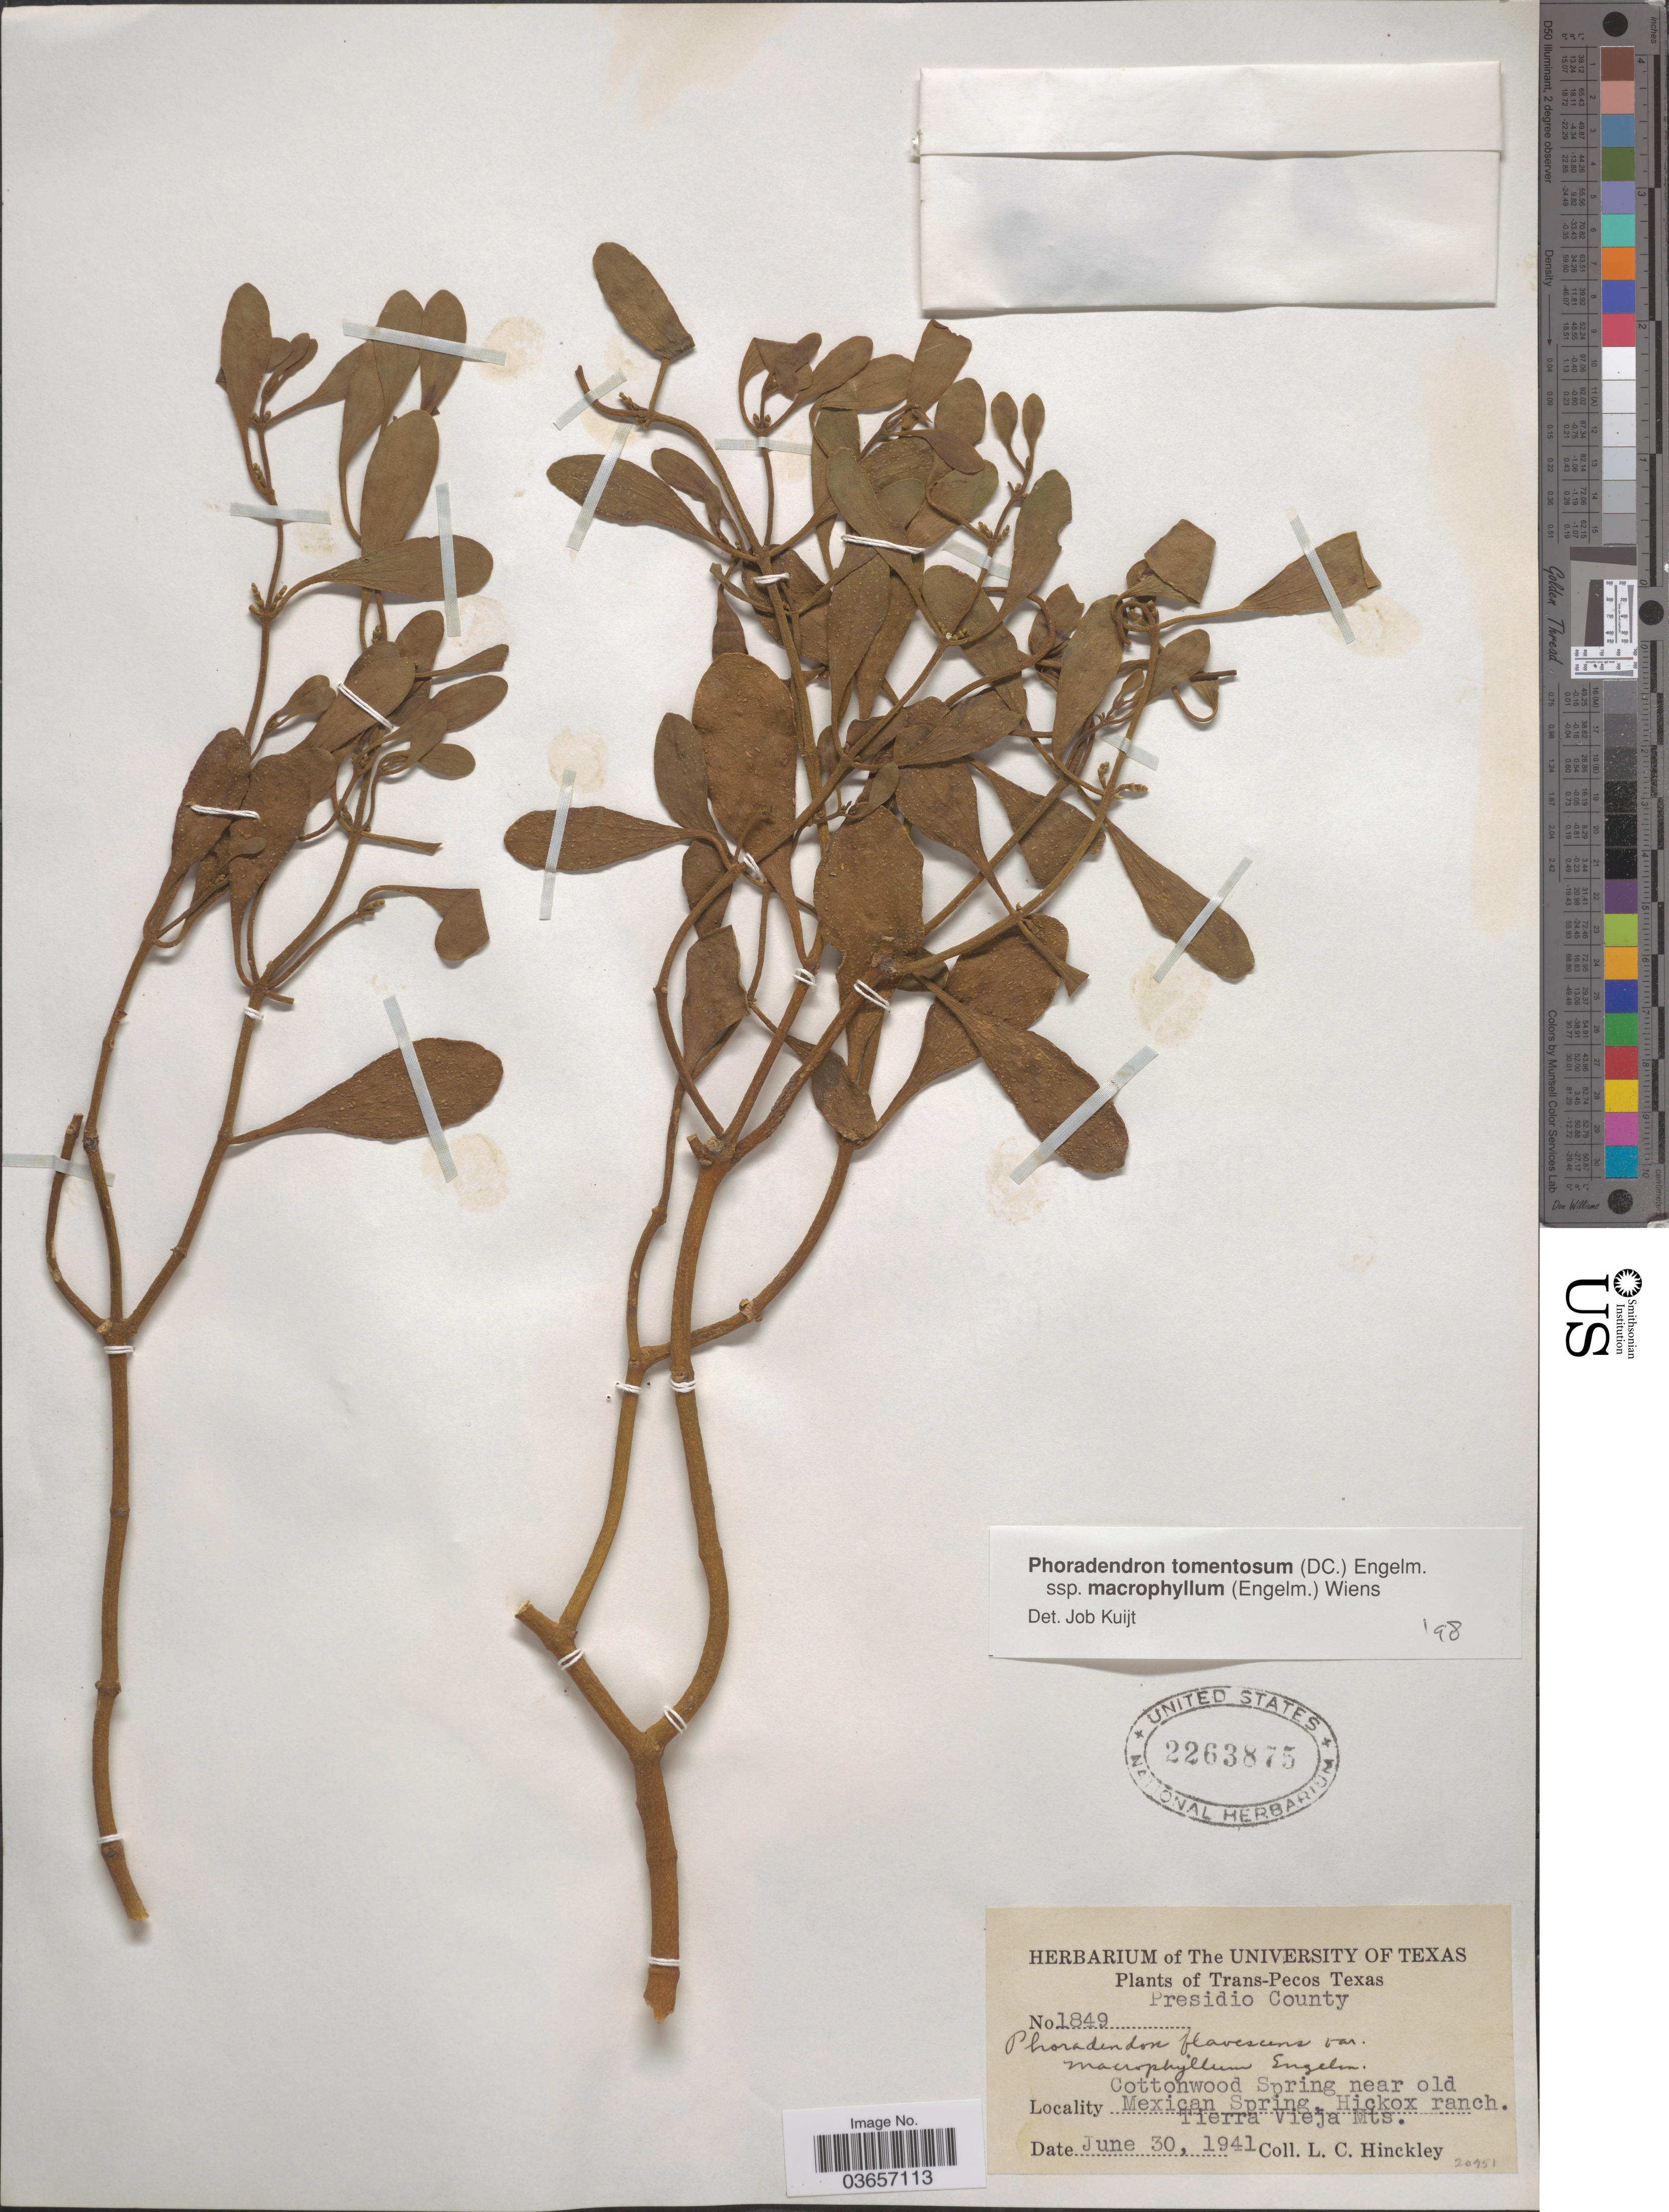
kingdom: Plantae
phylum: Tracheophyta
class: Magnoliopsida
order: Santalales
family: Viscaceae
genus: Phoradendron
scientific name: Phoradendron tomentosum var. macrophyllum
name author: (Engelm.) L.D. Benson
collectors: L. Hinckley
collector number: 1849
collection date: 1941-06-30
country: United States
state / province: Texas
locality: Trans-Pecos Texas. Presidio County. Cottonwood Spring near old Mexican Spring, Hiickox ranch. Tierra Vieja Mts.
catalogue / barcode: US 2263875